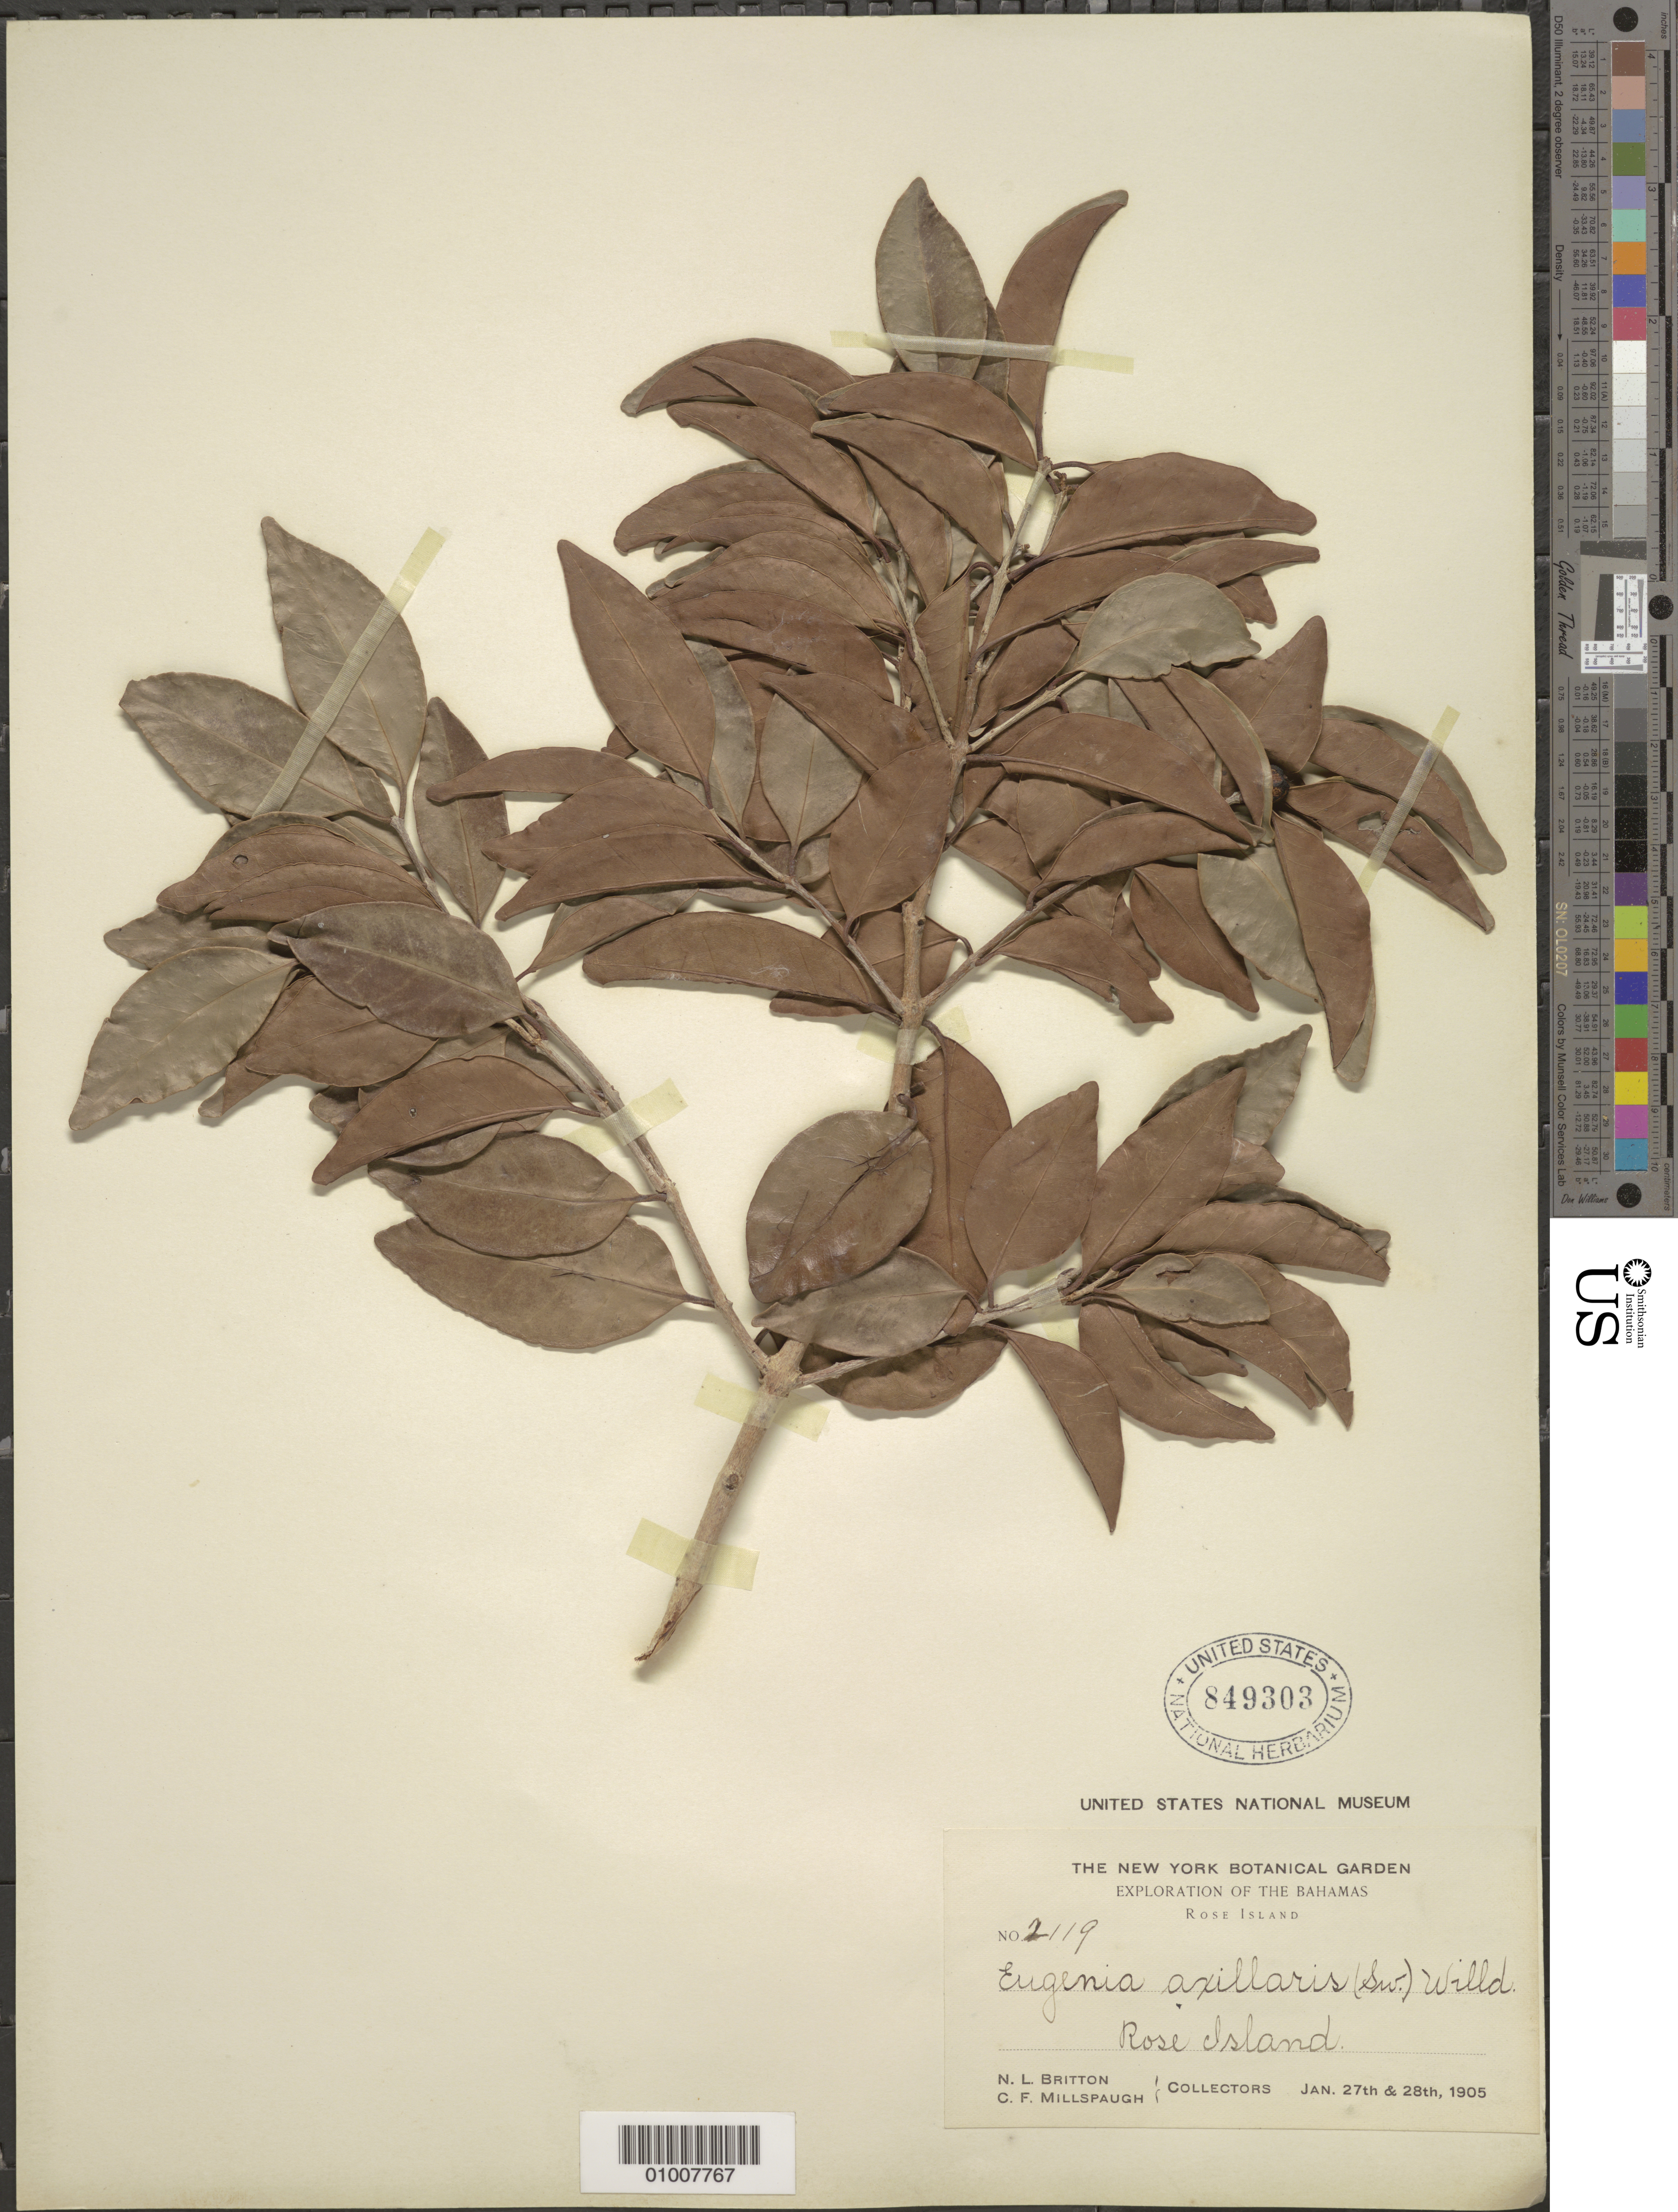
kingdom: Plantae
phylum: Tracheophyta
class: Magnoliopsida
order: Myrtales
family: Myrtaceae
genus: Eugenia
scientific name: Eugenia axillaris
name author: (Sw.) Willd.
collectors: N. Britton & C. F. Millspaugh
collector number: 2119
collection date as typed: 27 Jan 1905 to 28 Jan 1905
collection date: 1905-01-27/1905-01-28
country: Bahamas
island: Rose I.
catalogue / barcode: US 849303